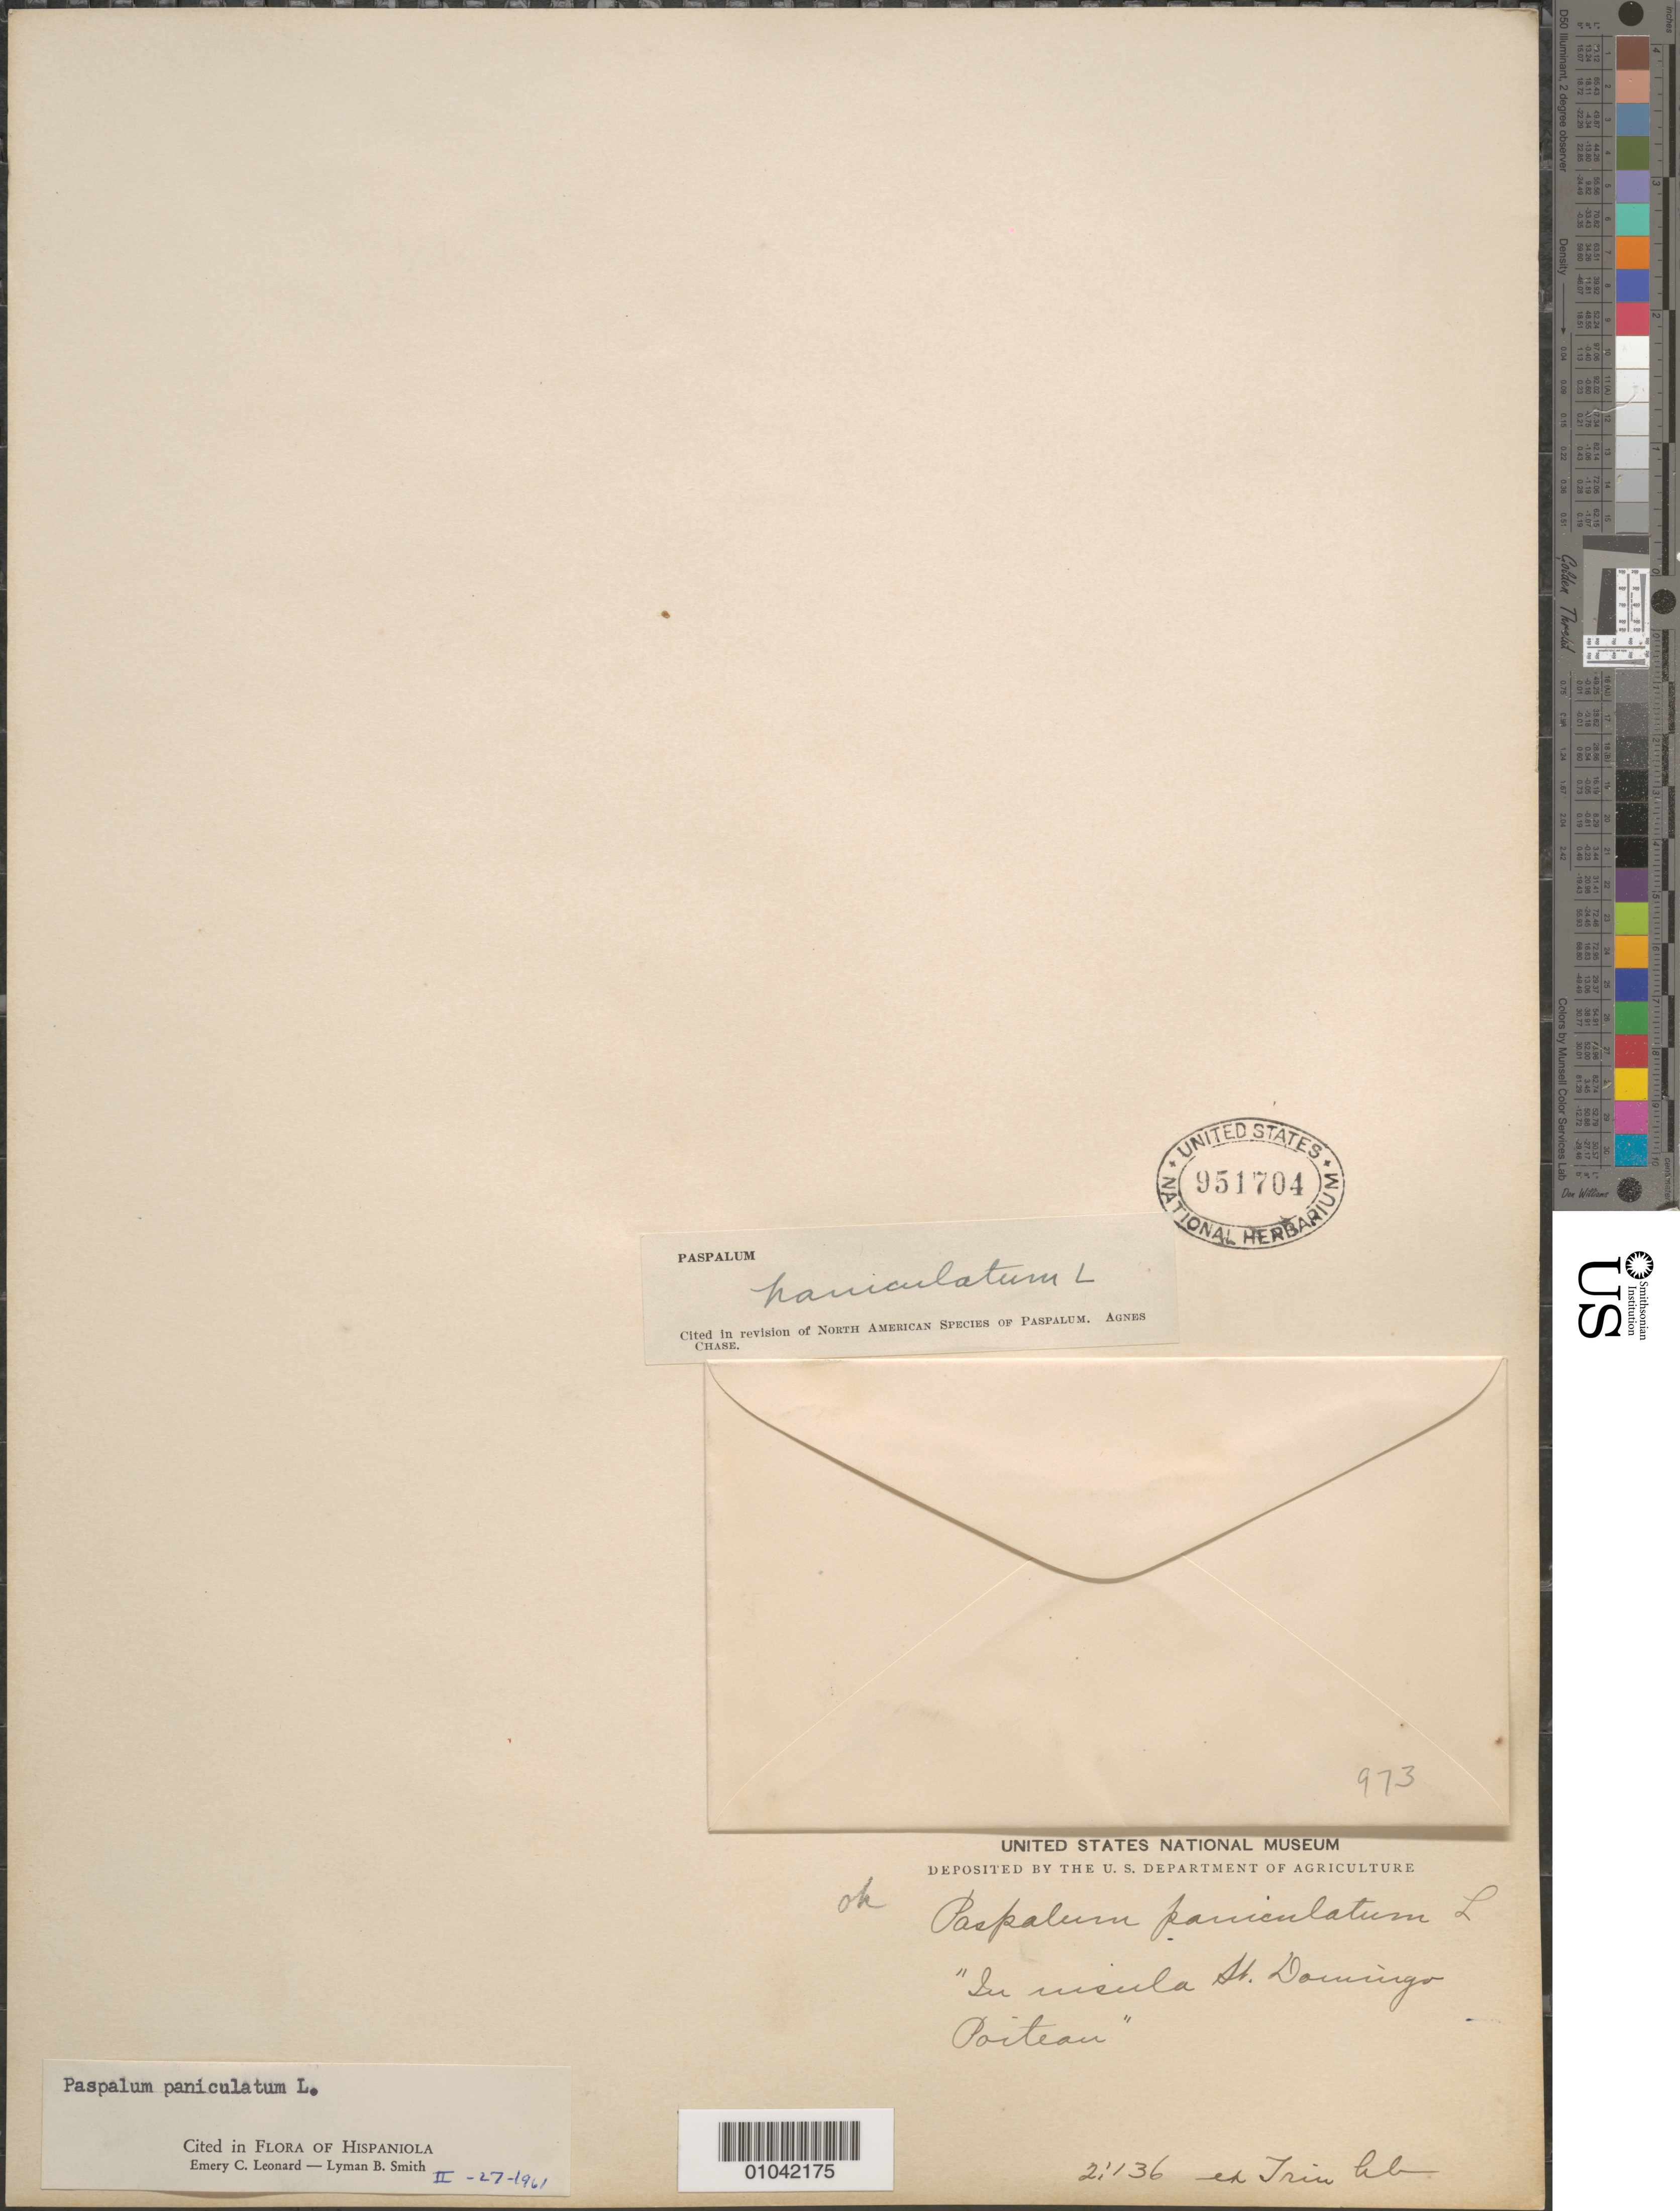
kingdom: Plantae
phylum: Tracheophyta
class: Liliopsida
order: Poales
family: Poaceae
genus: Paspalum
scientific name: Paspalum paniculatum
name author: L.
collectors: P. A. Poiteau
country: Dominican Republic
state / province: Distrito Nacional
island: Hispaniola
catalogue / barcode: US 951704